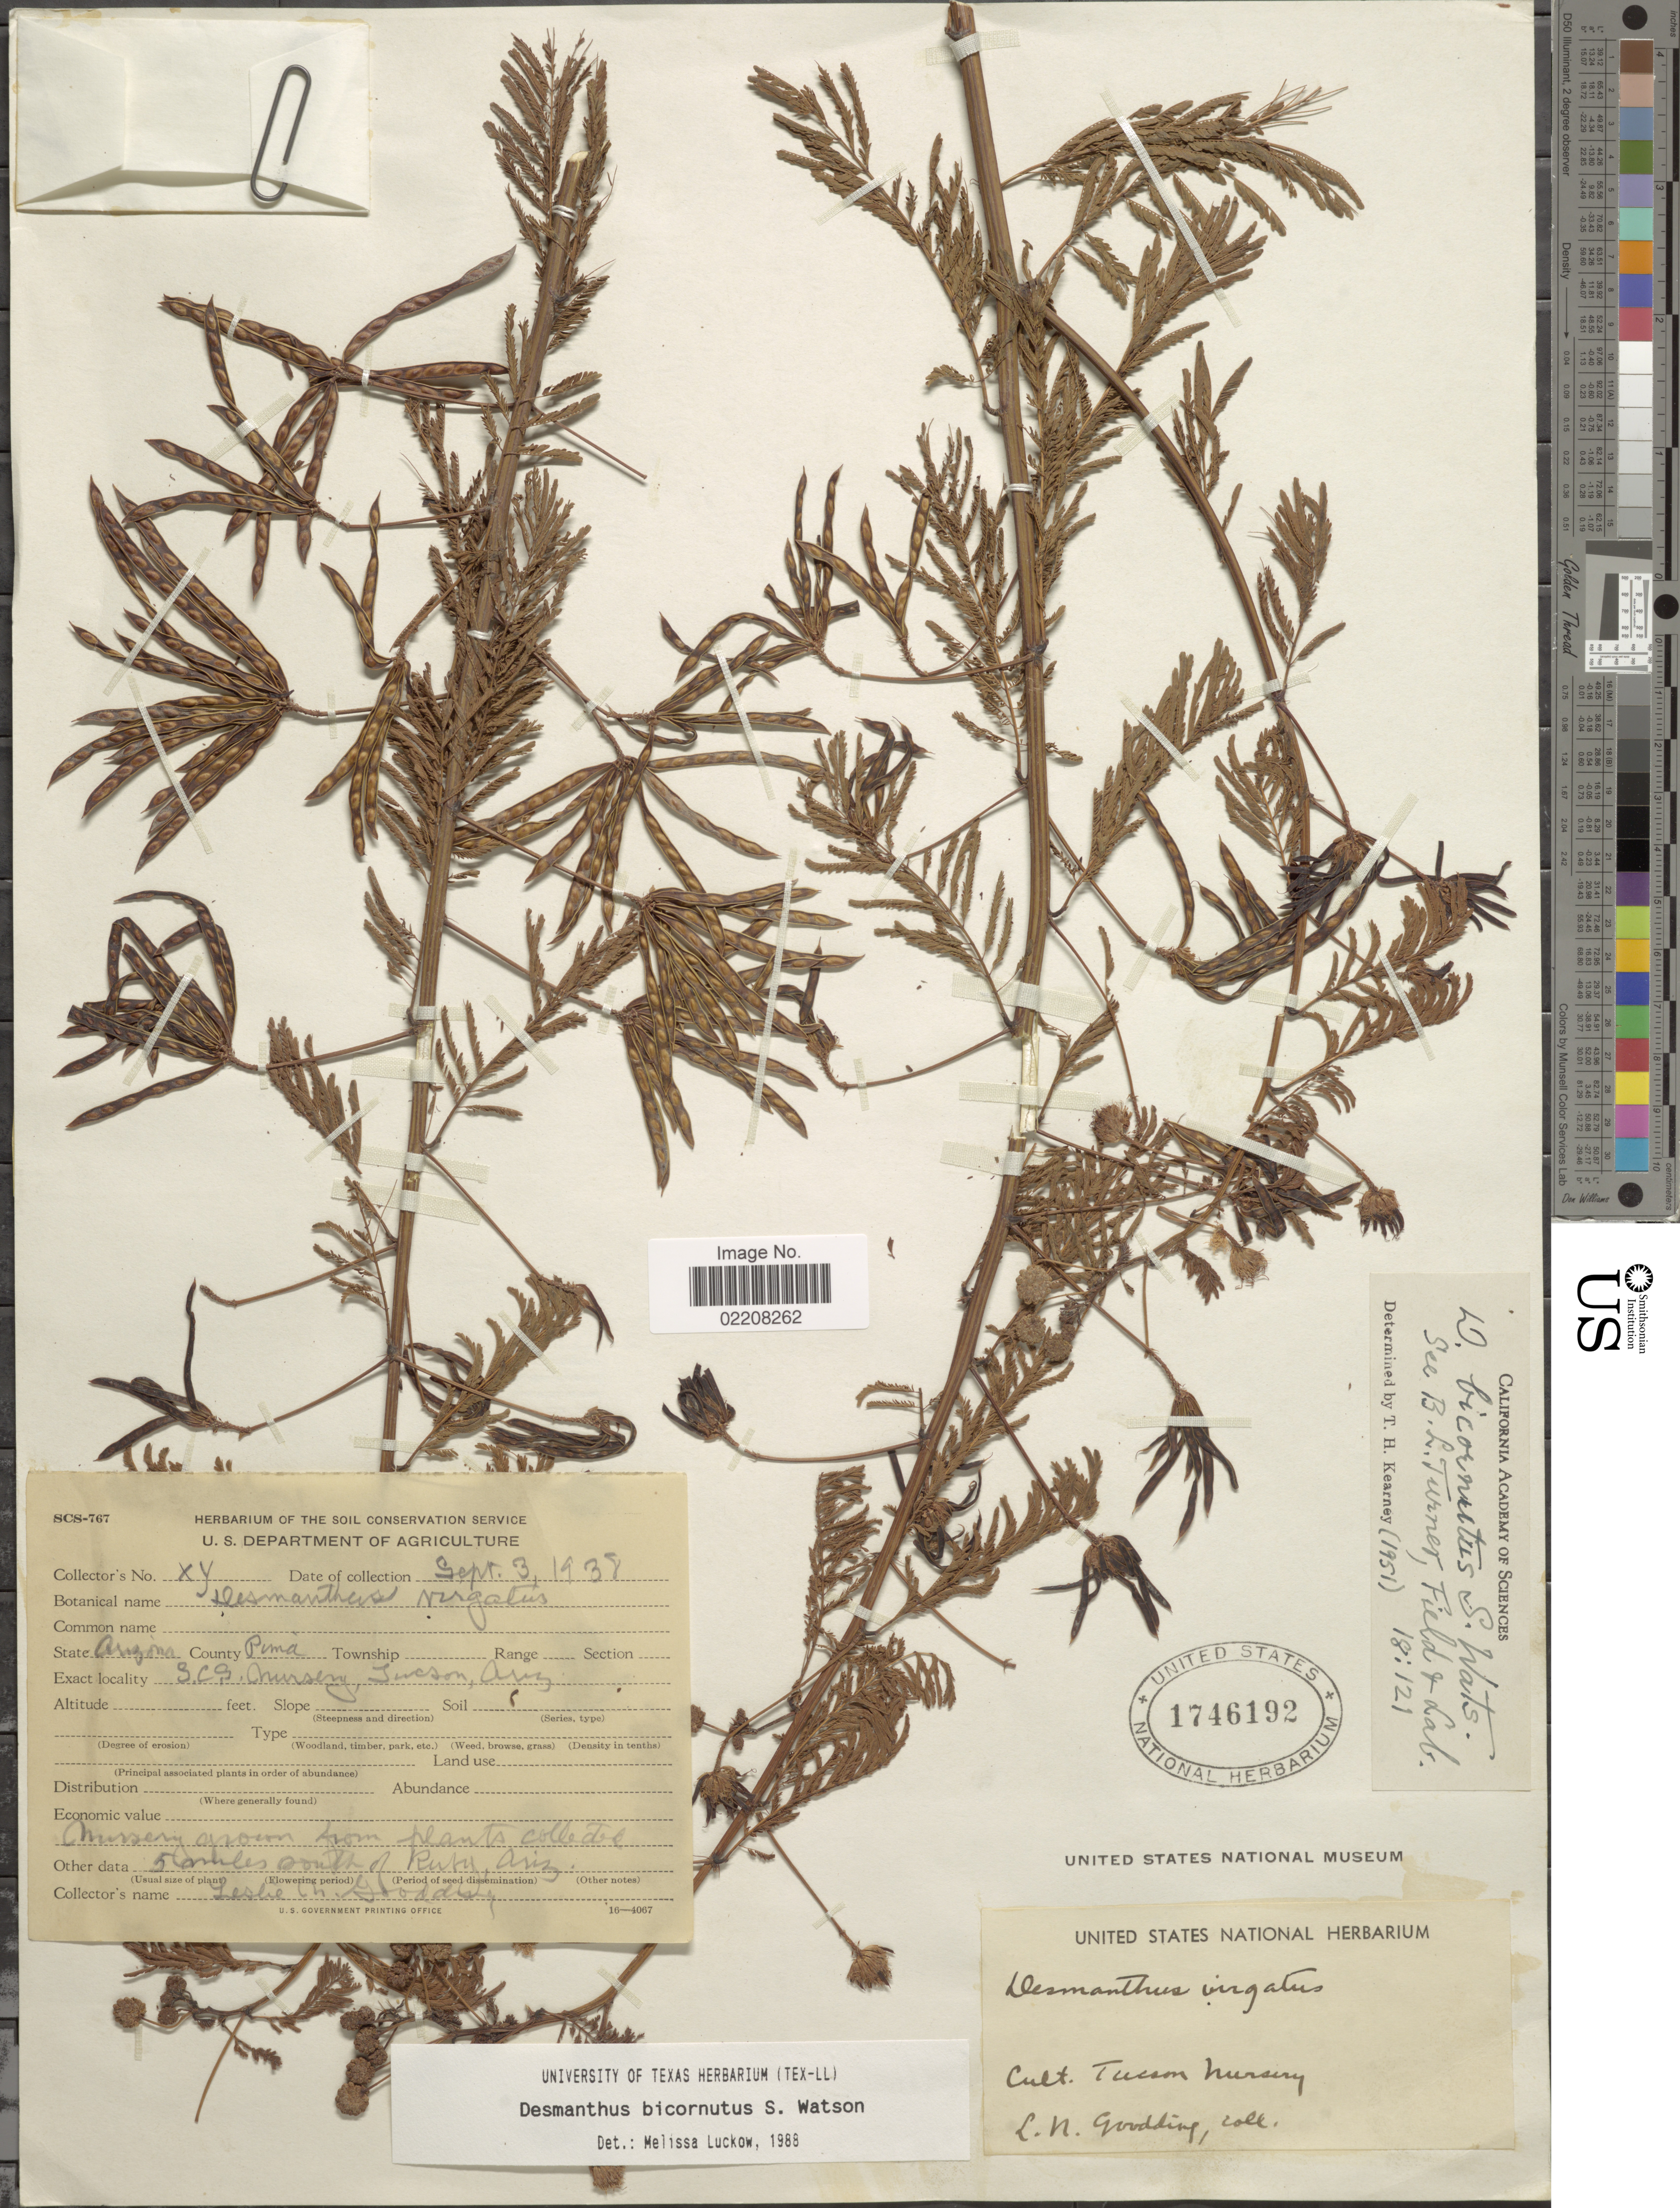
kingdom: Plantae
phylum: Tracheophyta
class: Magnoliopsida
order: Fabales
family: Fabaceae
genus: Desmanthus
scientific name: Desmanthus bicornutus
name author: S. Watson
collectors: L. Goodding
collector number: XY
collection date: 1938-09-03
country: United States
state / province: Arizona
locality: County Pima. S.C.S. Nursery, Tucson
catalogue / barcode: US 1746192